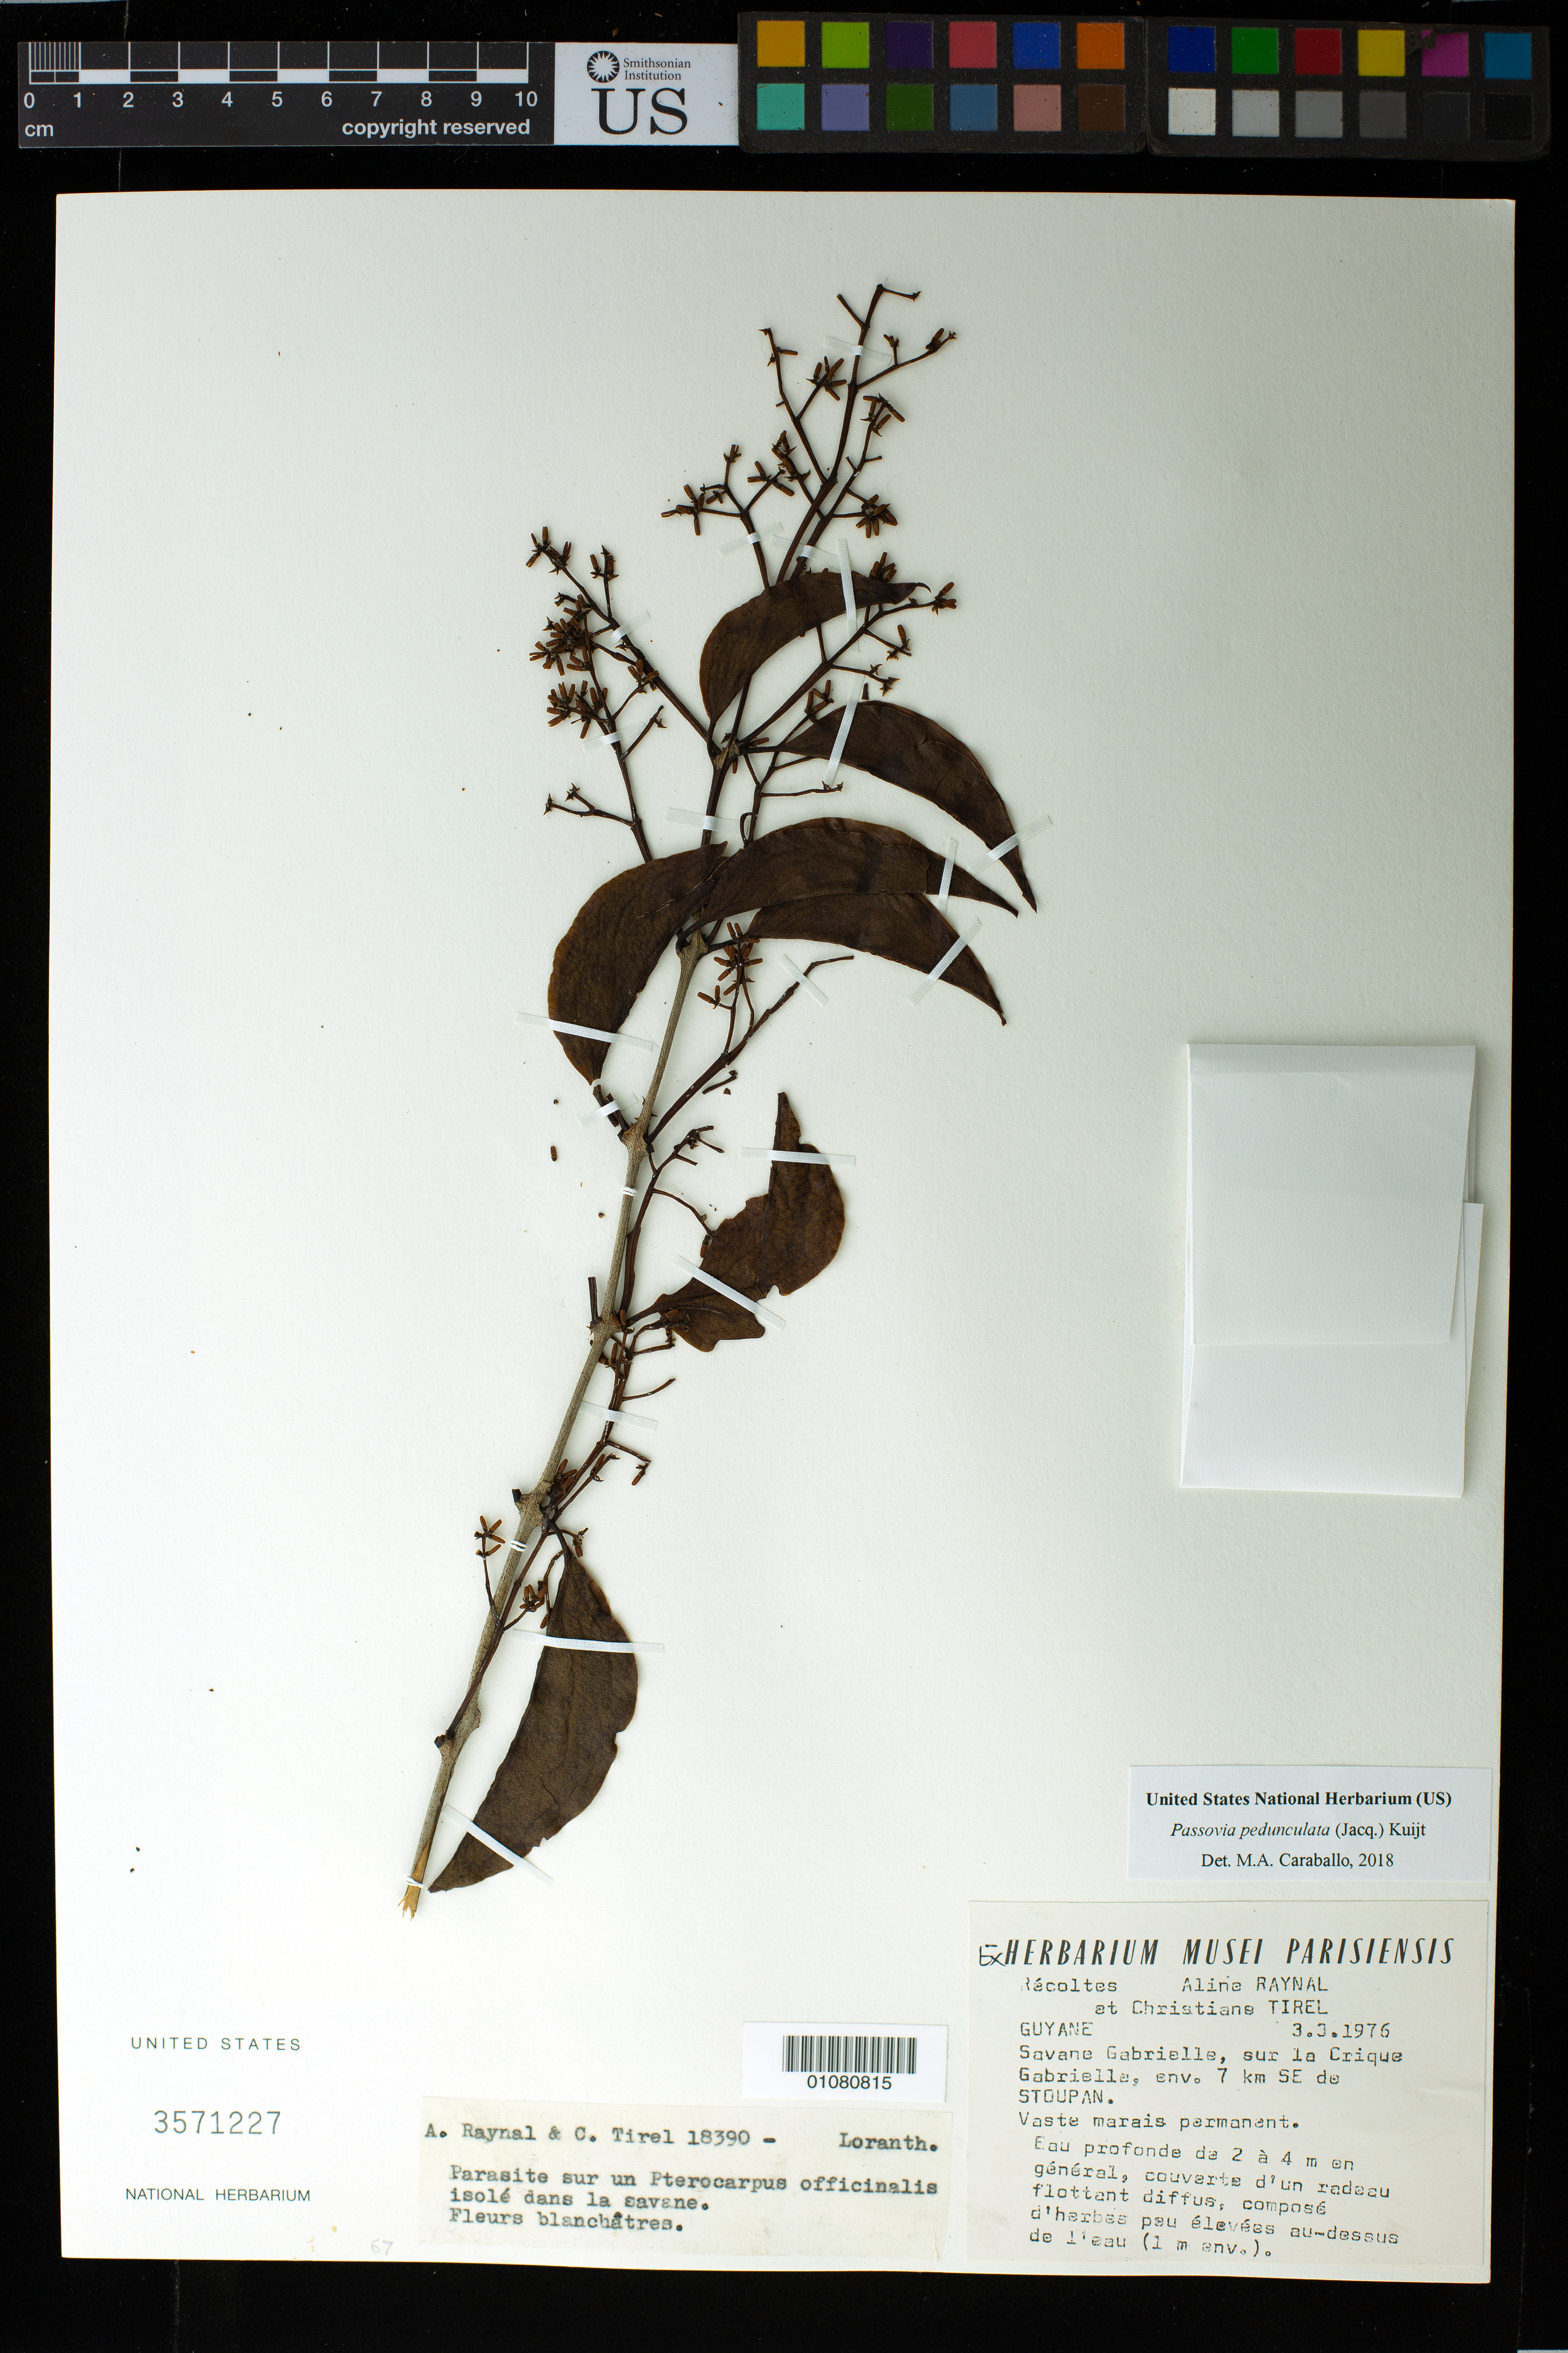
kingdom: Plantae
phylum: Tracheophyta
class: Magnoliopsida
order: Santalales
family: Loranthaceae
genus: Passovia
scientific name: Passovia pedunculata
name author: (Jacq.) Kuijt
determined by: Caraballo-Ortiz, Marcos A., (MISS), University of Mississippi (UNITED STATES)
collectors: A. M. Raynal & C. Tirel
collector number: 18390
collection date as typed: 3-Mar-76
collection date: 1976-03-03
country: French Guiana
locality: Savane Gabrielle, sur la Crique Gabrielle, env 7cm SE de STOUPAN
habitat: Vaste marais permanent. Eau profonde de 2 a 4m en general, couverte d'un radeau flottant diffus, compose d'herbes peu elevees au-dessus de l'eau (~1m)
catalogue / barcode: US 3571227